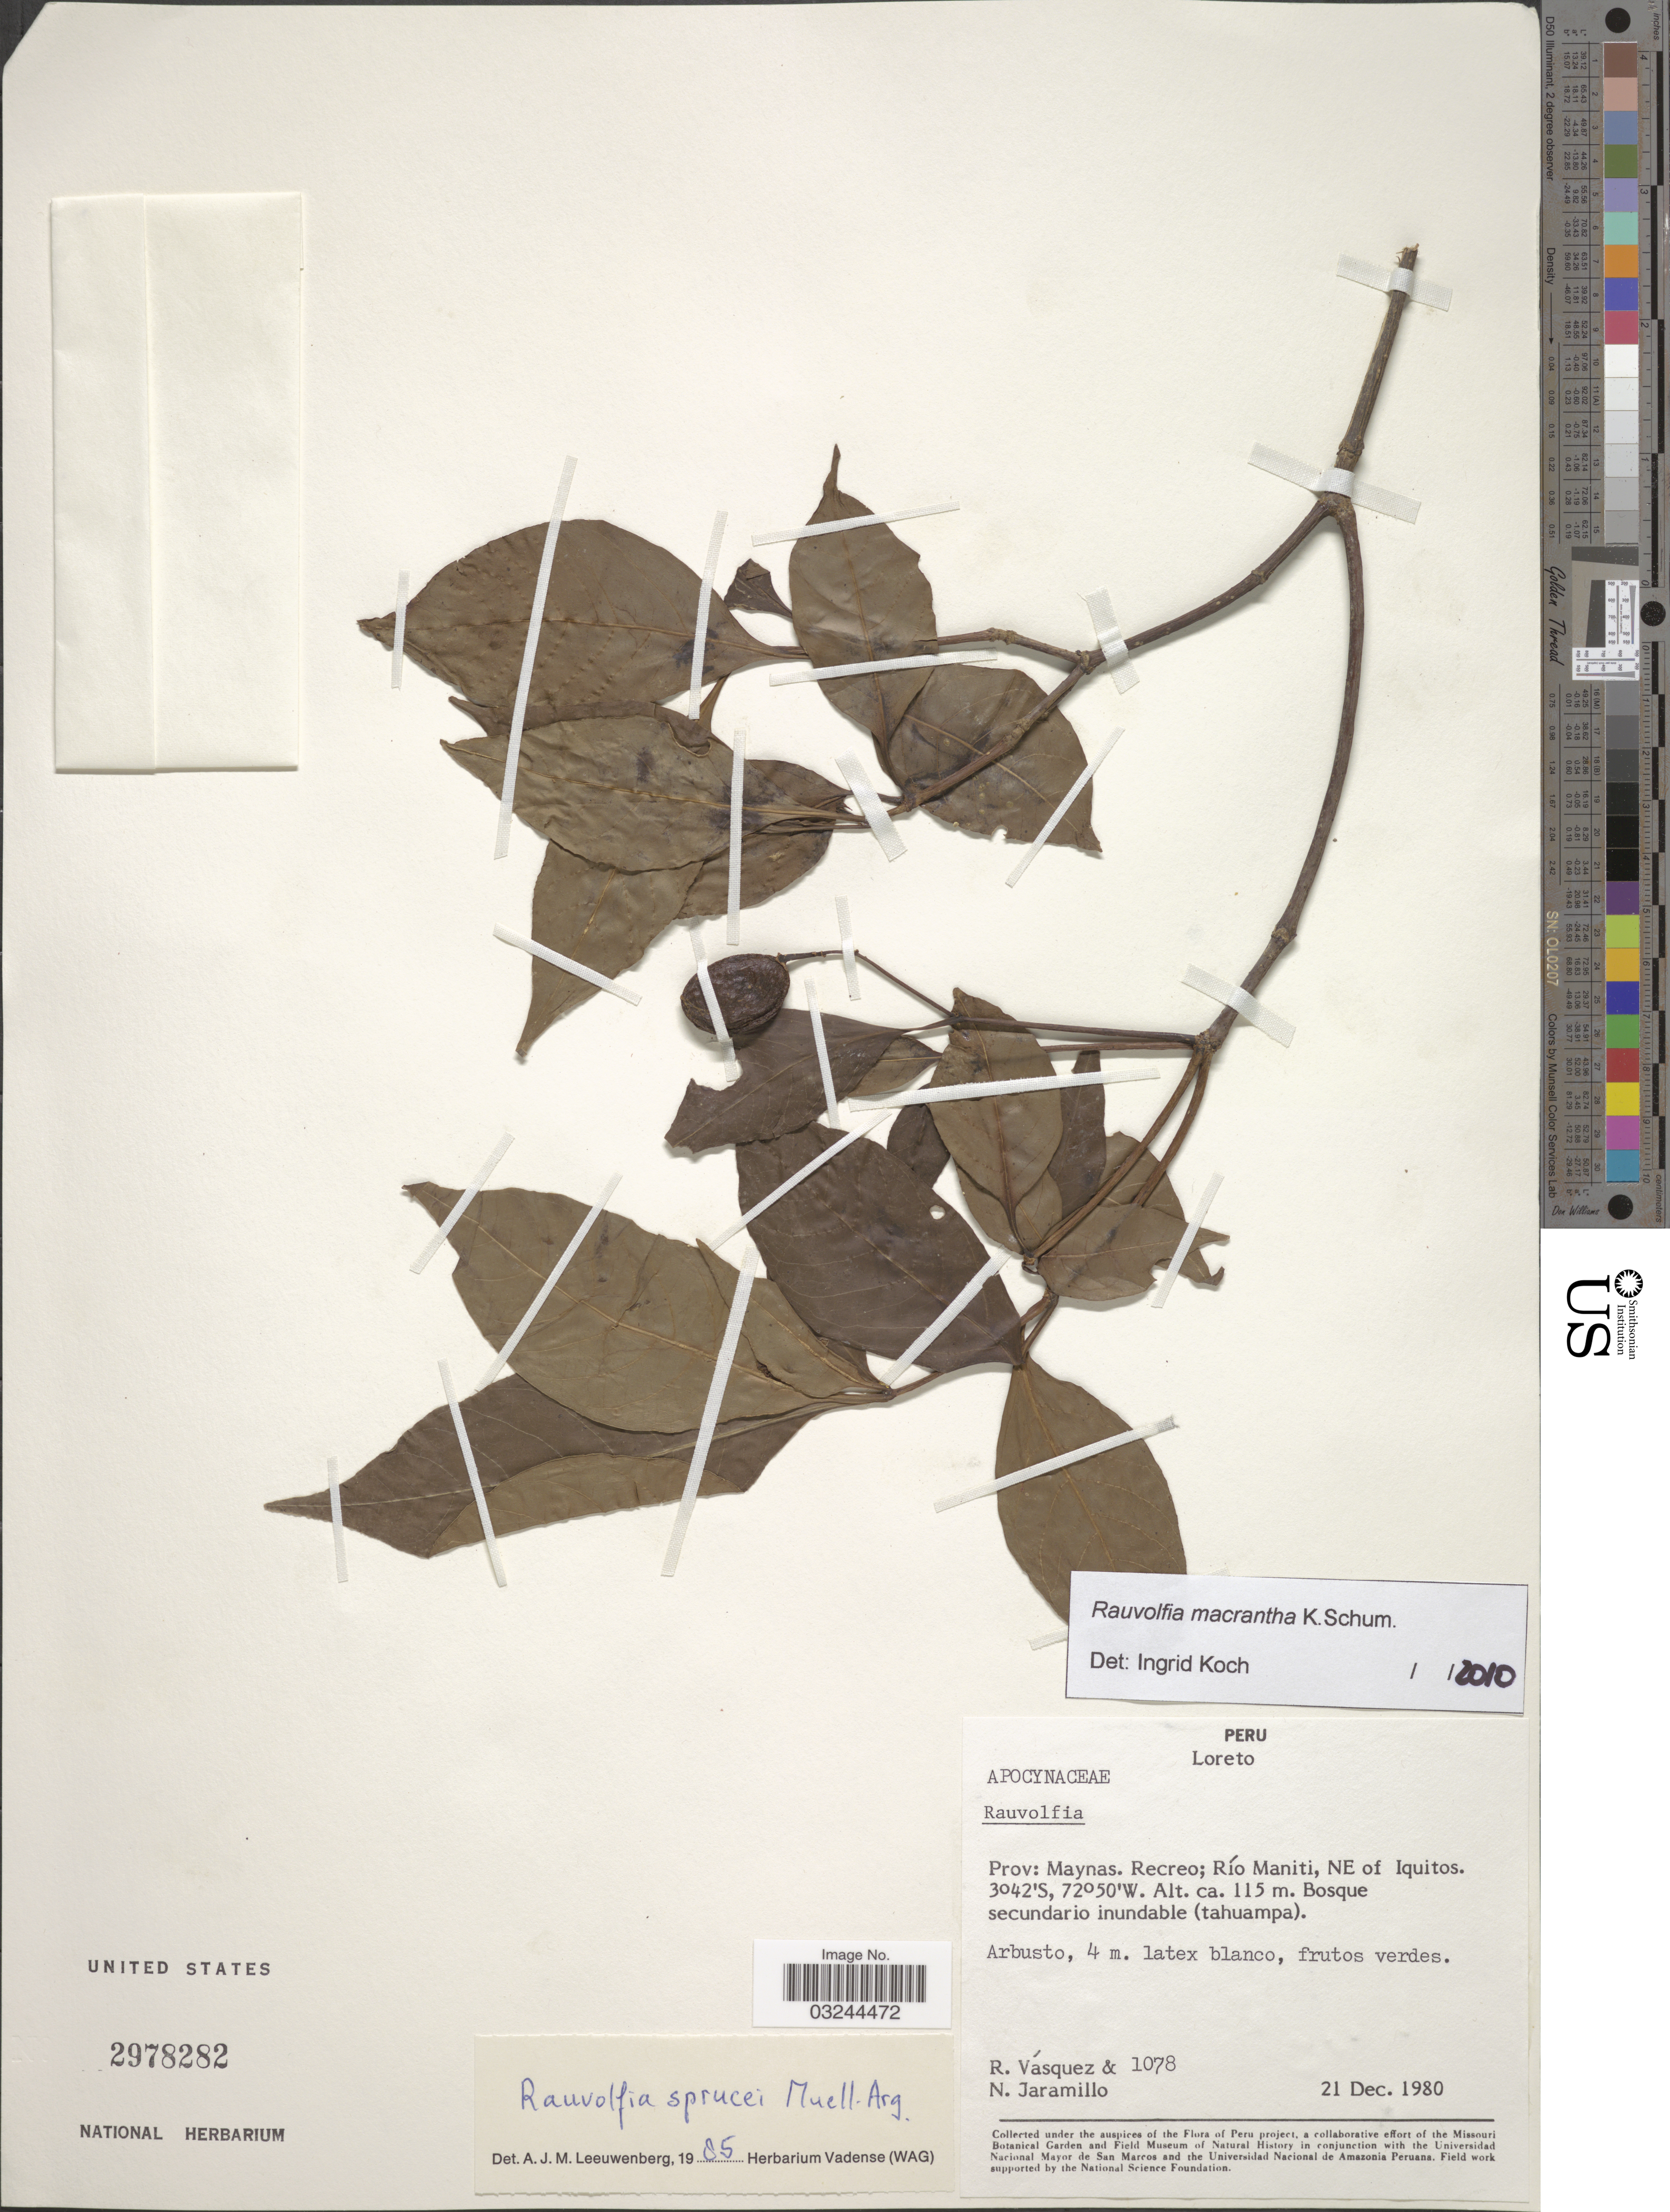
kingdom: Plantae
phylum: Tracheophyta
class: Magnoliopsida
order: Gentianales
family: Apocynaceae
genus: Rauvolfia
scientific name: Rauvolfia macrantha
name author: K. Schum. ex Markgr.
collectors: R. Vásquez & N. Jaramillo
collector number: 1078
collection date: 1980-12-21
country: Peru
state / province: Loreto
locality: Prov: Maynas. Recreo; Río Maniti, NE of Iquitos.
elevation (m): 115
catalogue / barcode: US 2978282